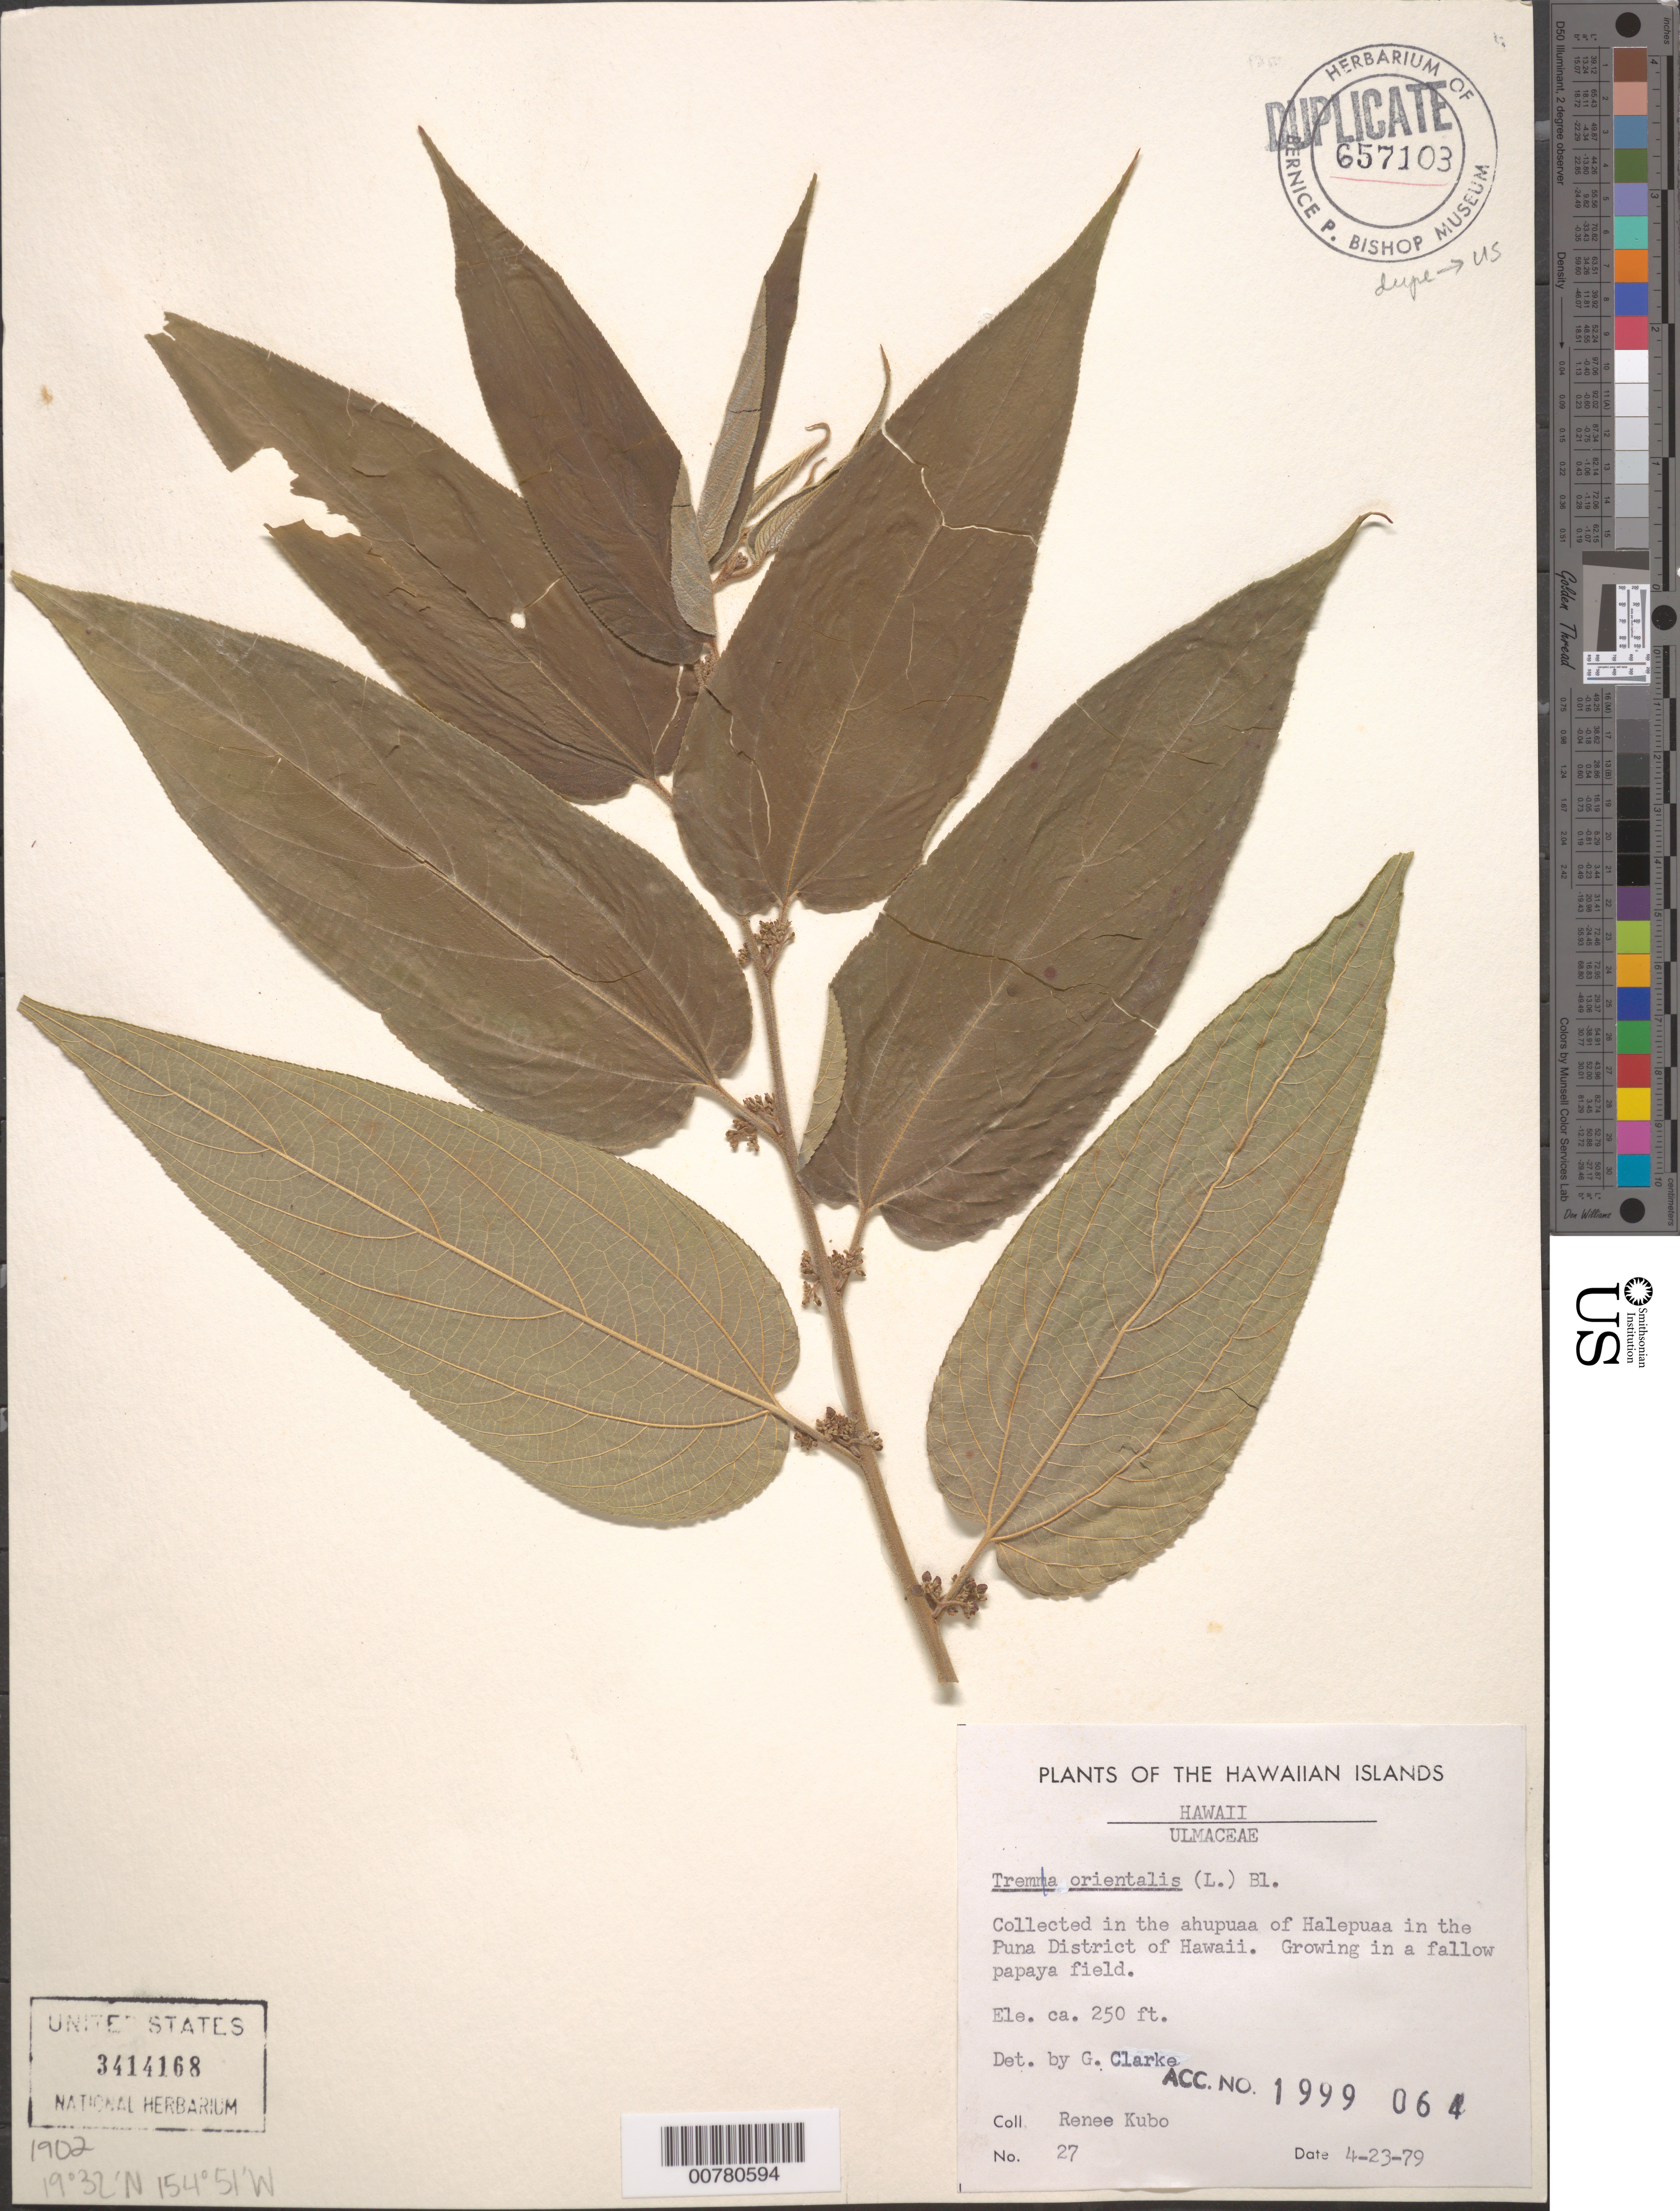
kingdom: Plantae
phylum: Tracheophyta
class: Magnoliopsida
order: Rosales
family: Cannabaceae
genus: Trema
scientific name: Trema orientale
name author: (L.) Blume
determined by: Clarke, G.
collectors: R. Kubo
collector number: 27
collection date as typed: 23 Apr 1979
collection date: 1979-04-23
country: United States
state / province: Hawaii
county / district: Hawaii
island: Hawaii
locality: Puna District, collected in the ahupua'a of Halepua'a.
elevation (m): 76.2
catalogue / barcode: US 3414168